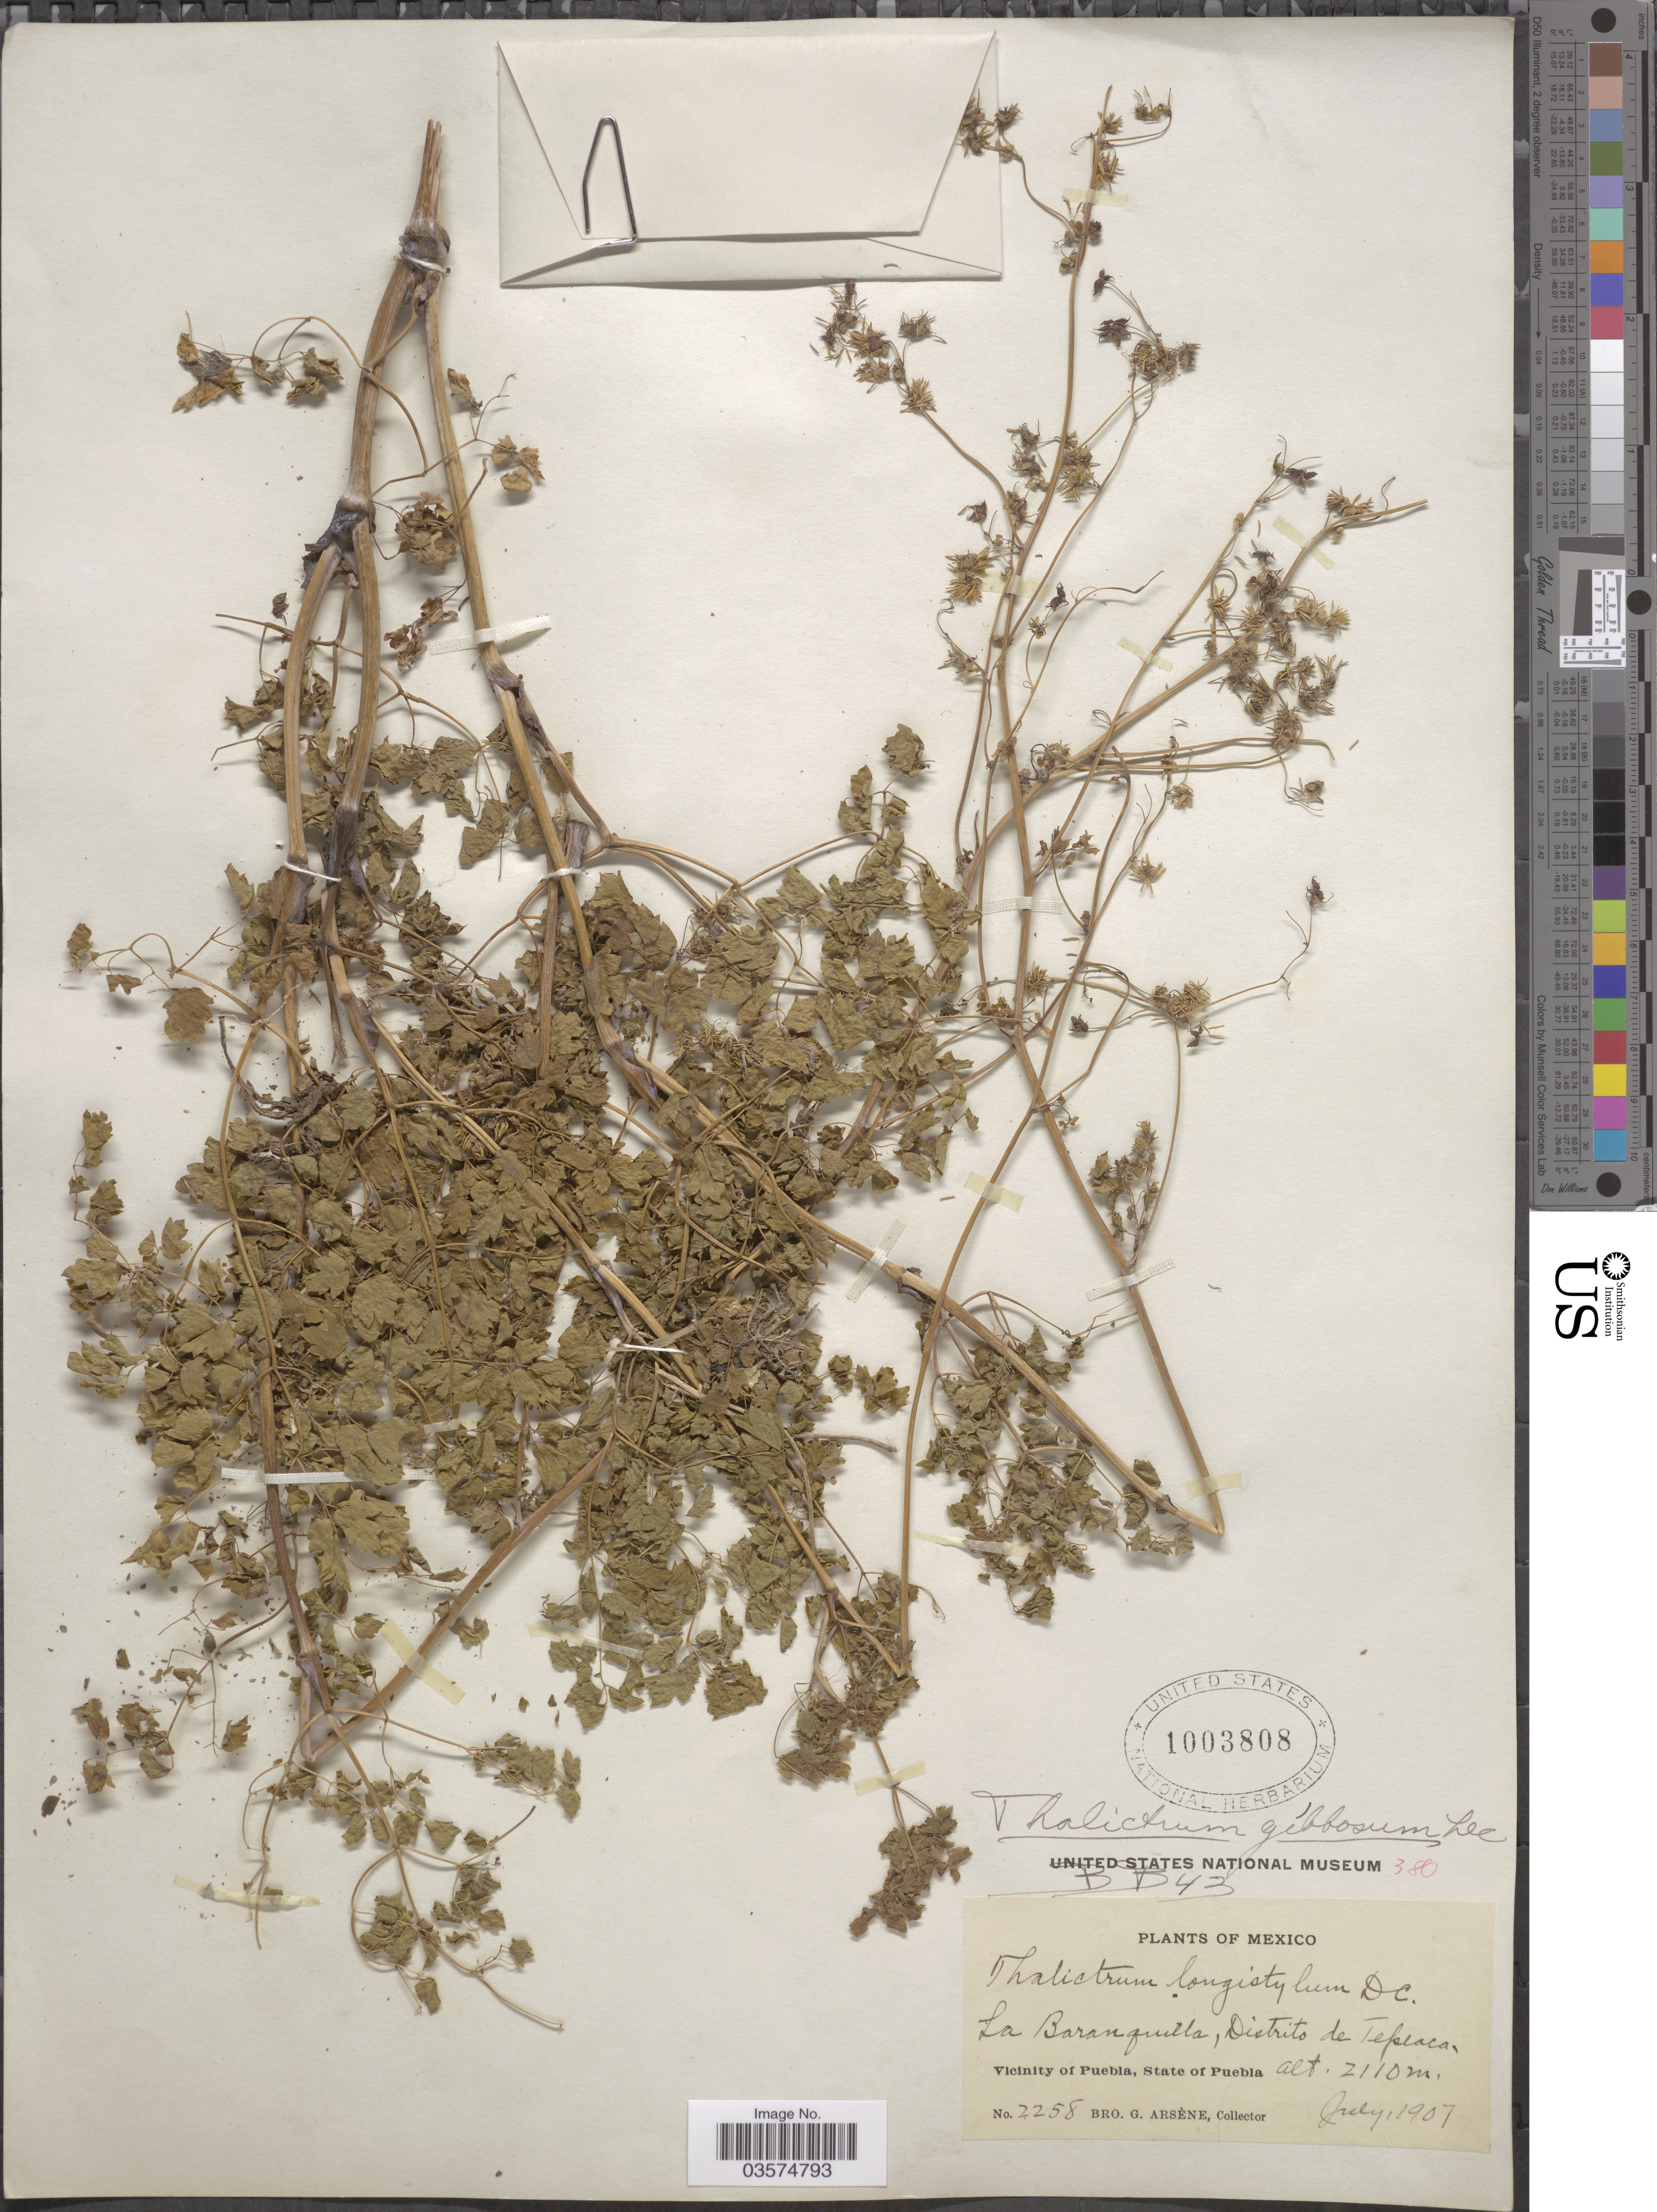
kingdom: Plantae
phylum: Tracheophyta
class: Magnoliopsida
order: Ranunculales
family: Ranunculaceae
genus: Thalictrum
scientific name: Thalictrum gibbosum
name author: Lec.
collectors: Bro. G. Arsène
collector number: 2258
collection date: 1907-07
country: Mexico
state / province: Puebla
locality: La Baranquilla, Distrito de Tepeaca. Vicinity of Puebla.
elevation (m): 2100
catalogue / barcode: US 1003808